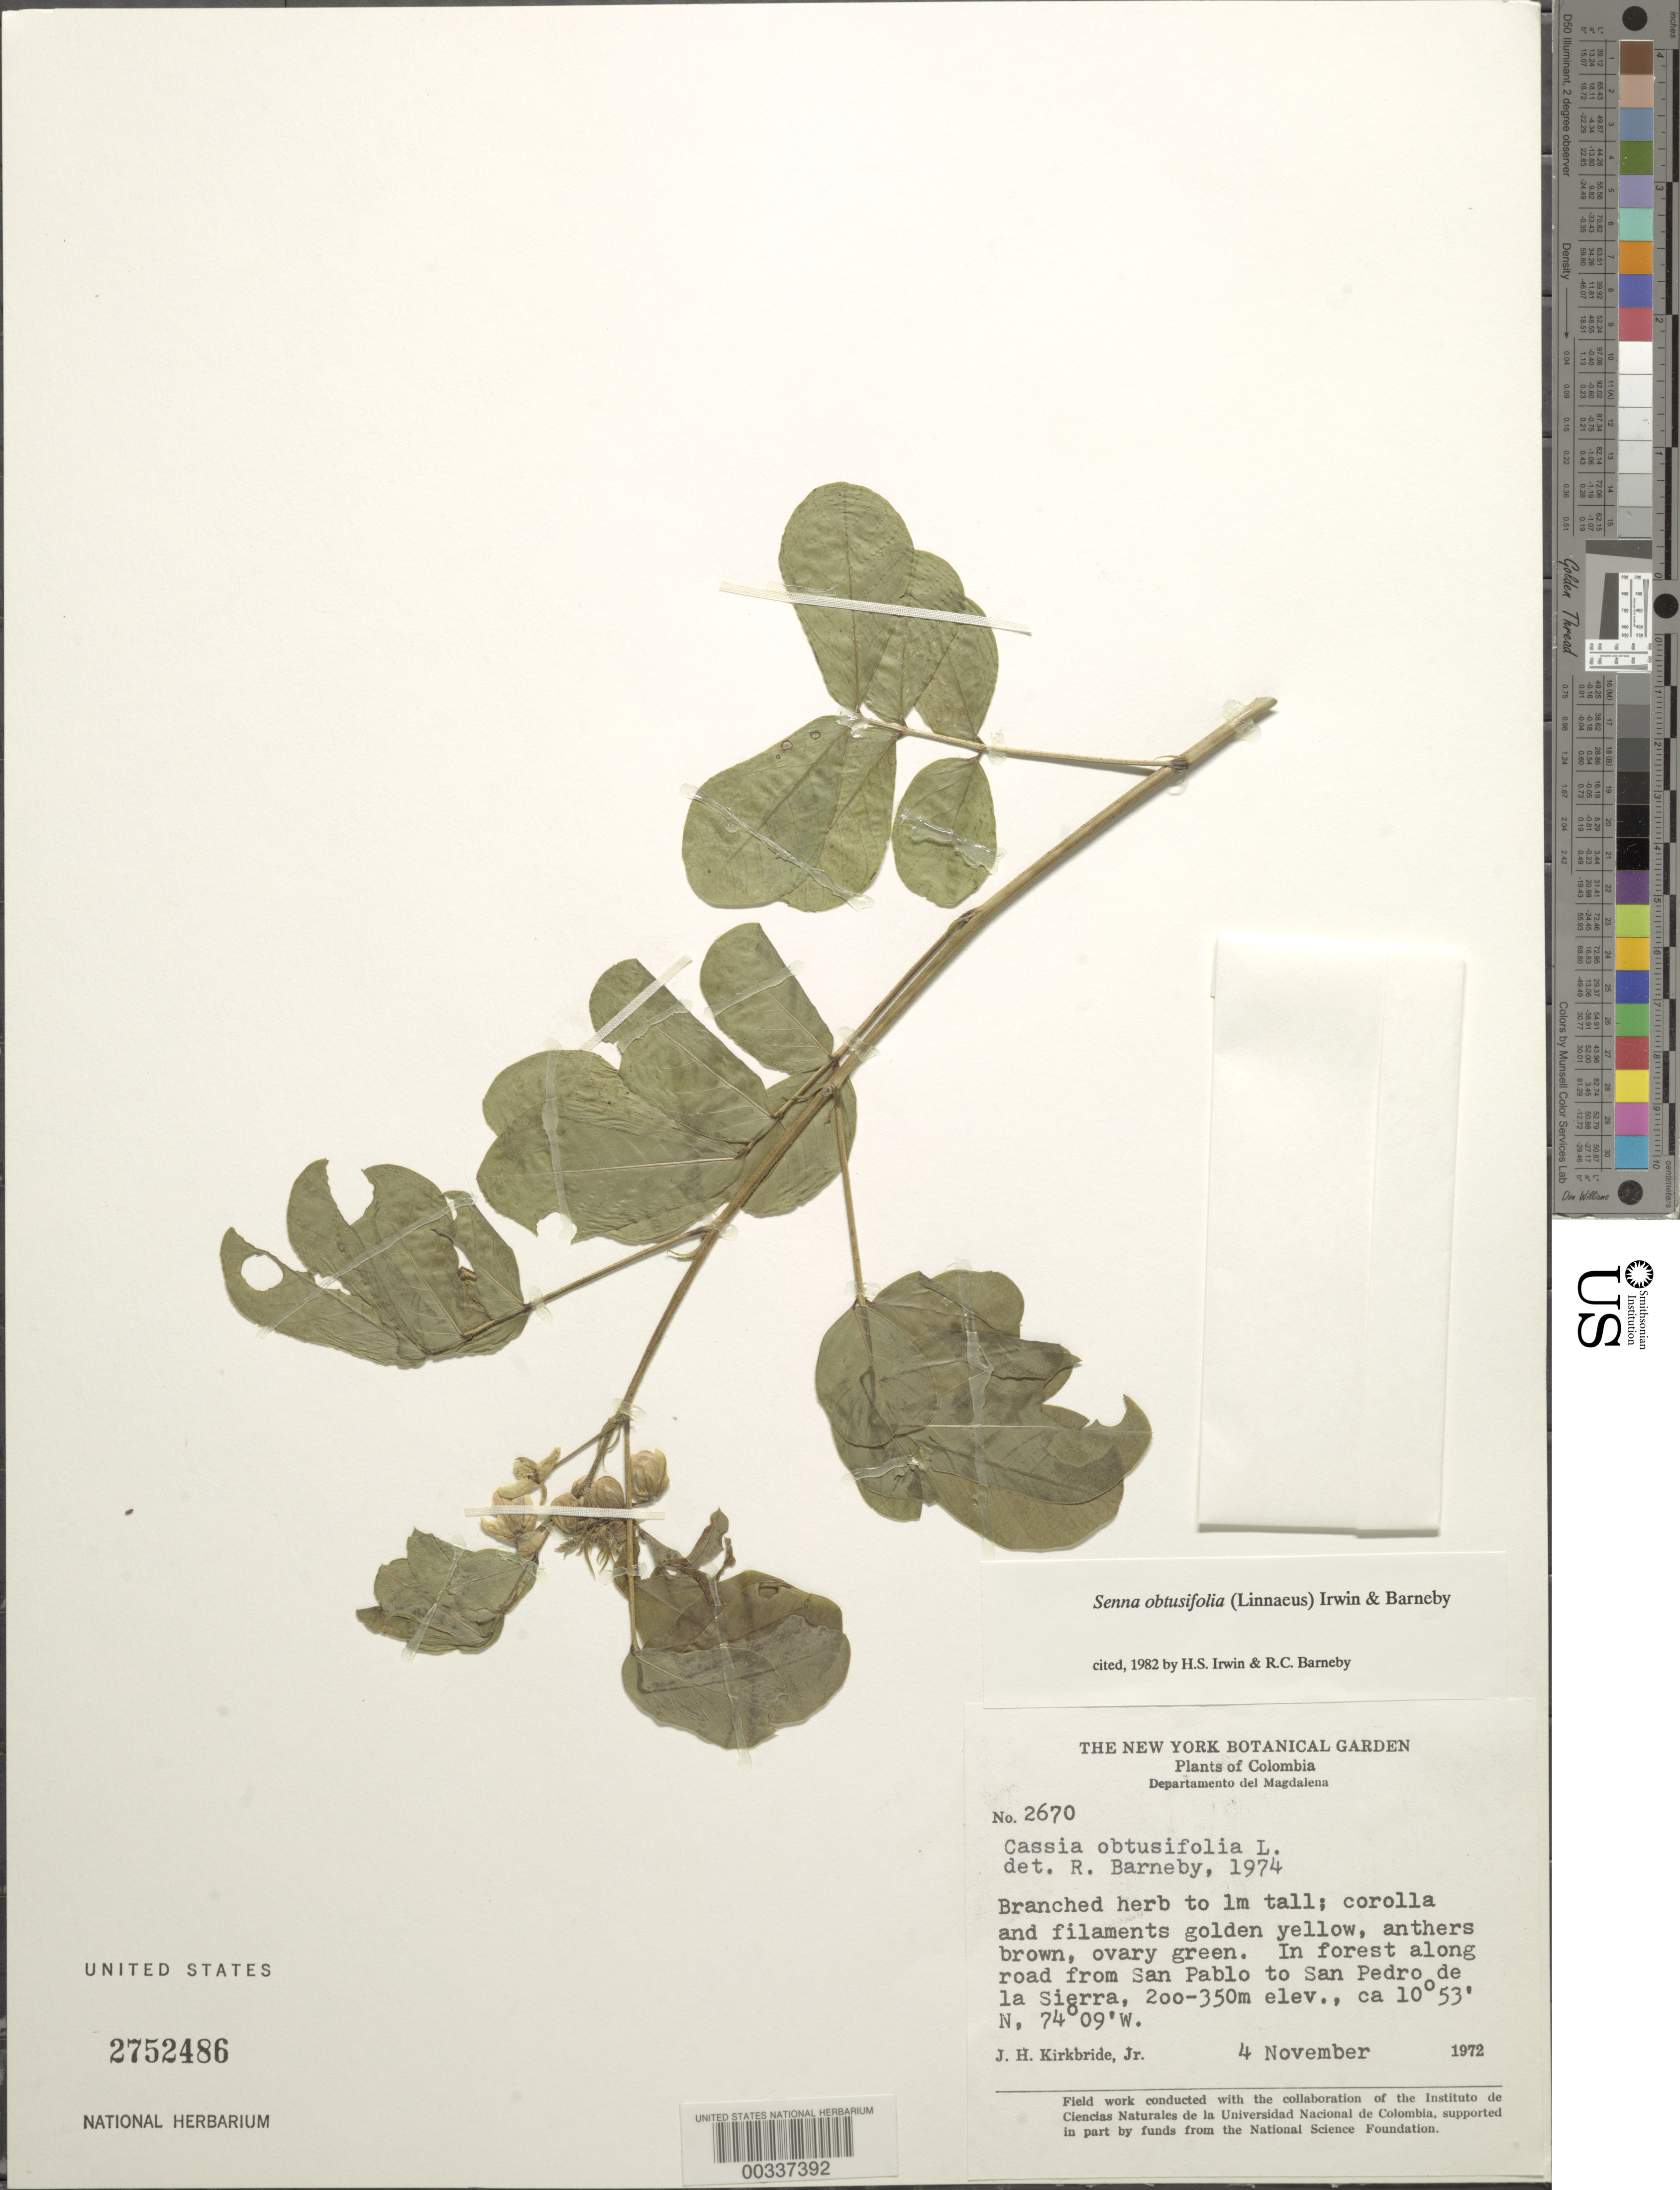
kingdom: Plantae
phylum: Tracheophyta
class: Magnoliopsida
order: Fabales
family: Fabaceae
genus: Senna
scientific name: Senna obtusifolia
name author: (L.) H.S. Irwin & Barneby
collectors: J. H. Kirkbride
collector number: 2670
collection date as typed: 04 Nov 1972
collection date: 1972-11-04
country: Colombia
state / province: Magdalena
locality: Along road from San Pablo to San Pedro de La Sierra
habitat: In forest along road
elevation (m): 200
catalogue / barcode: US 2752486